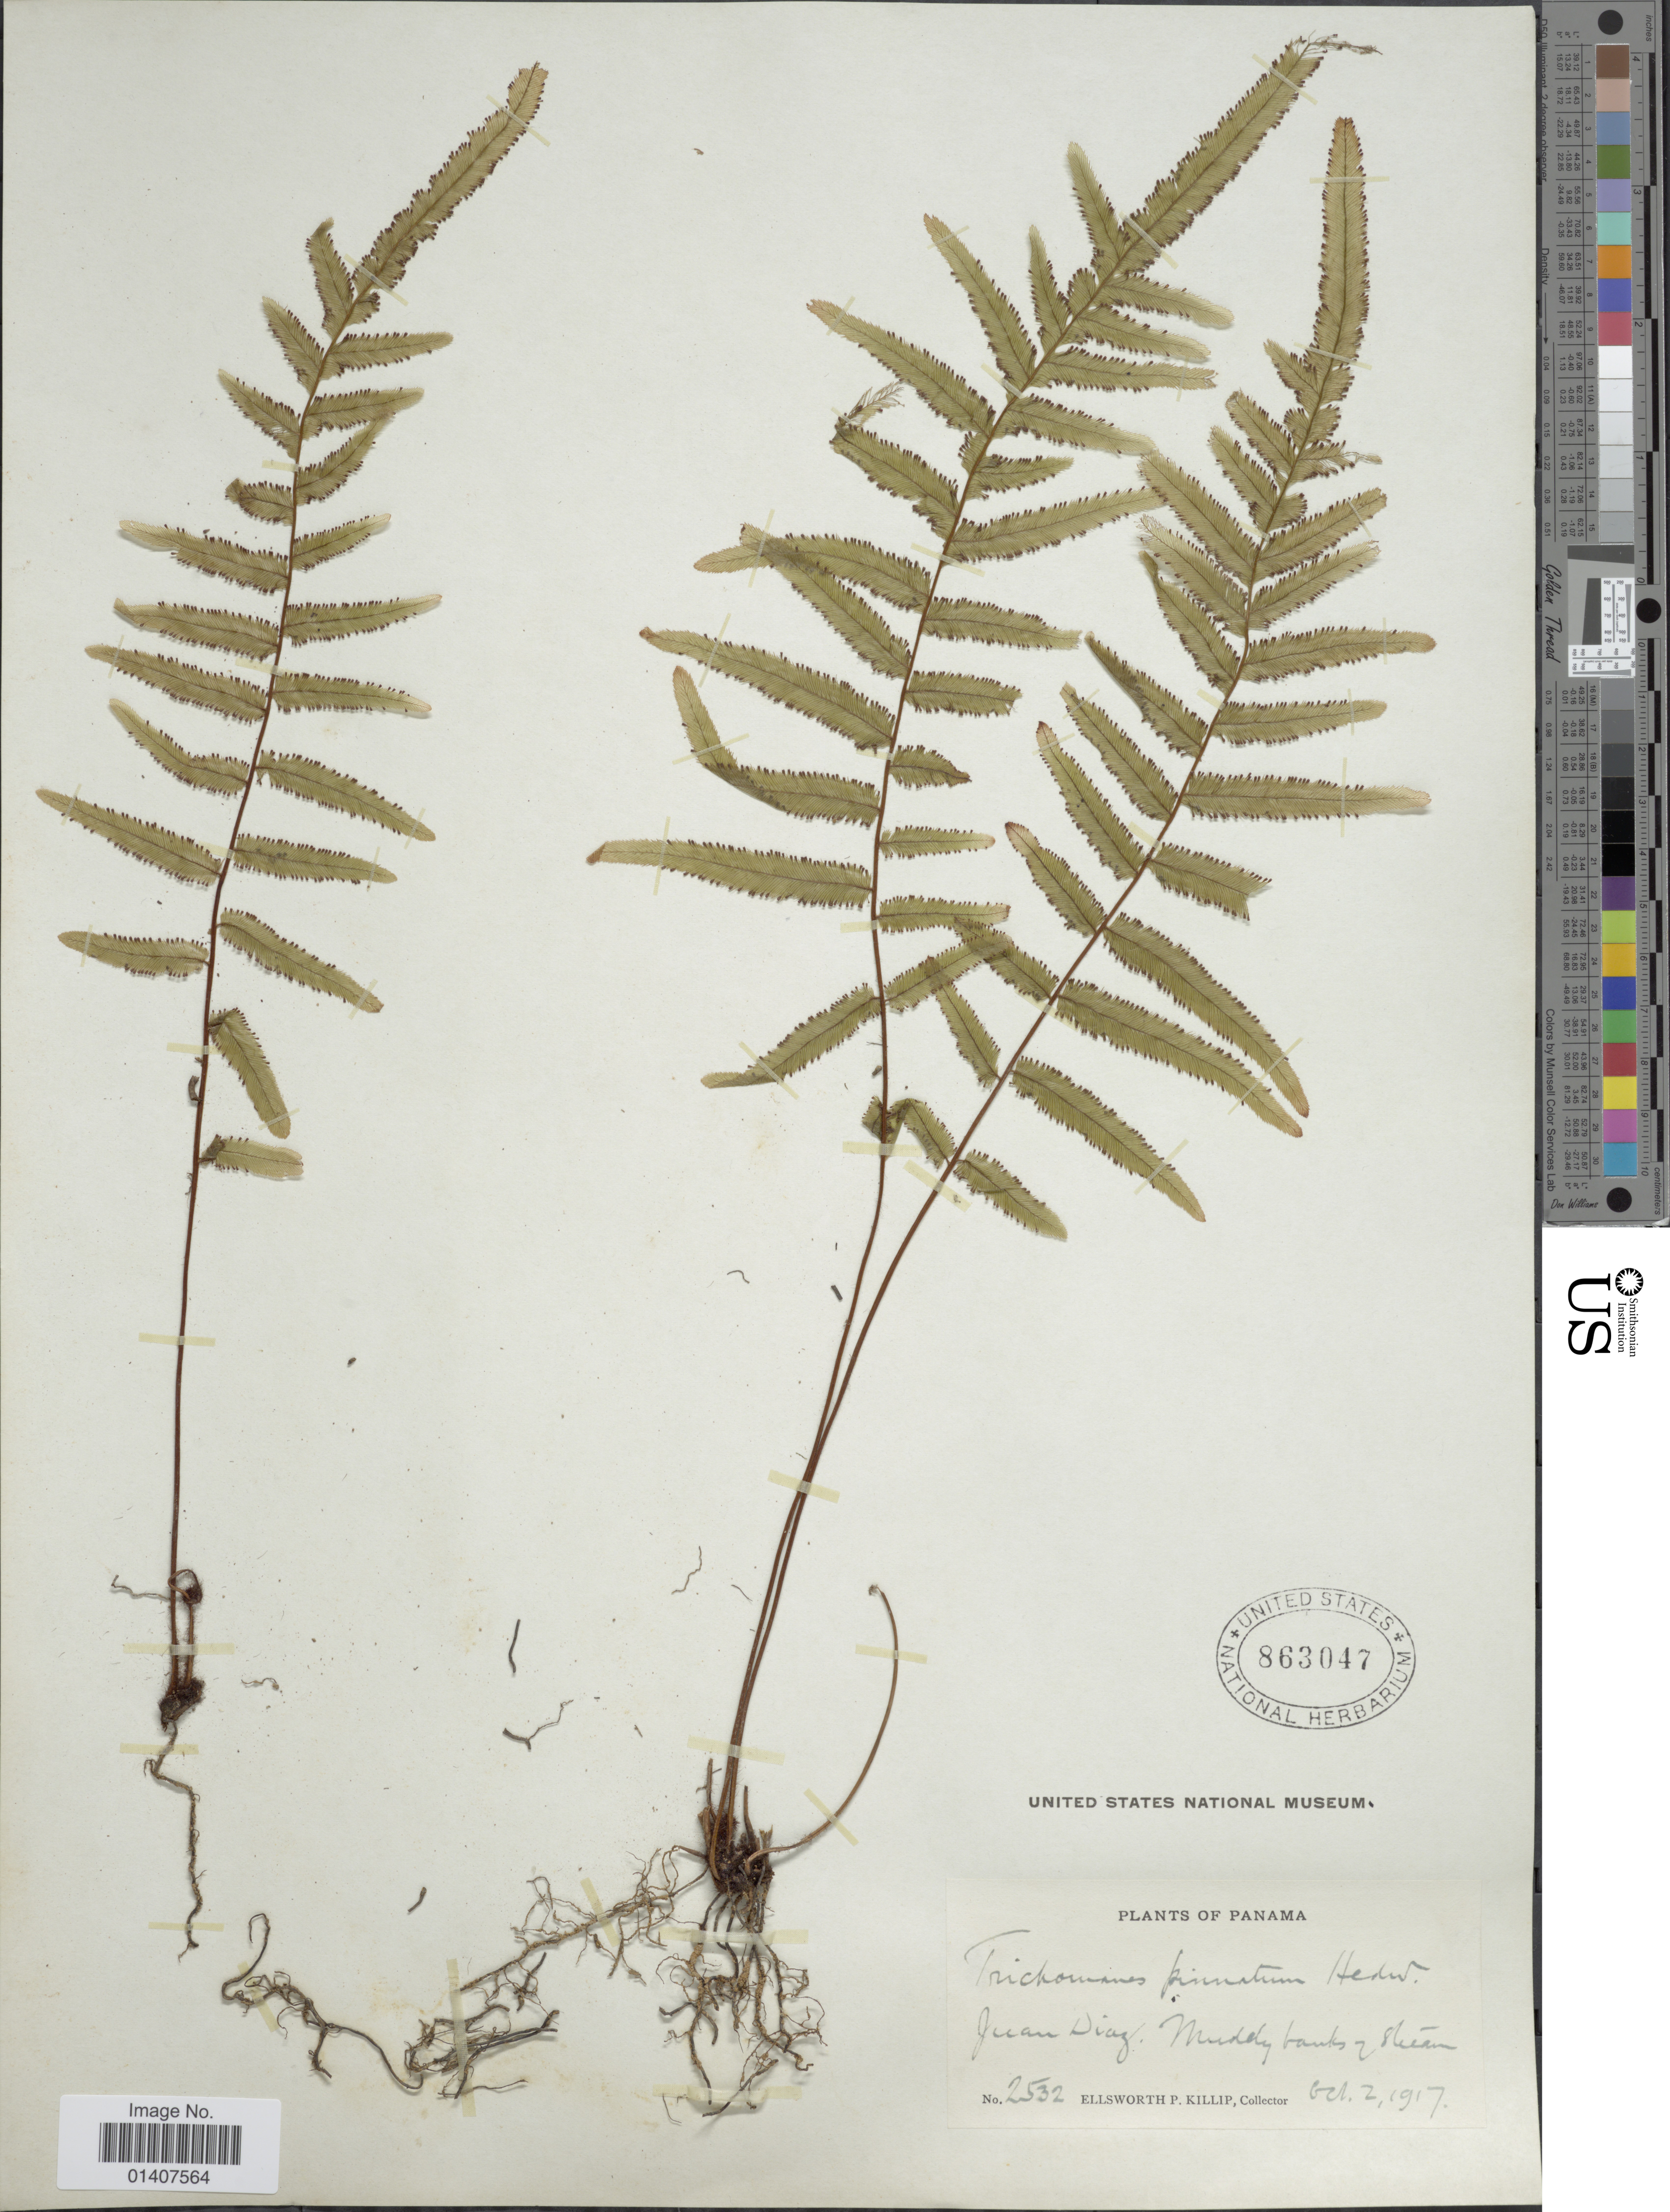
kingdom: Plantae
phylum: Tracheophyta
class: Polypodiopsida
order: Hymenophyllales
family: Hymenophyllaceae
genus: Trichomanes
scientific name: Trichomanes pinnatum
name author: Hedw.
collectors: E. P. Killip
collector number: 2532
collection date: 1917-10-02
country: Panama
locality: Juan Diaz, muddy banks of stream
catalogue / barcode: US 863047